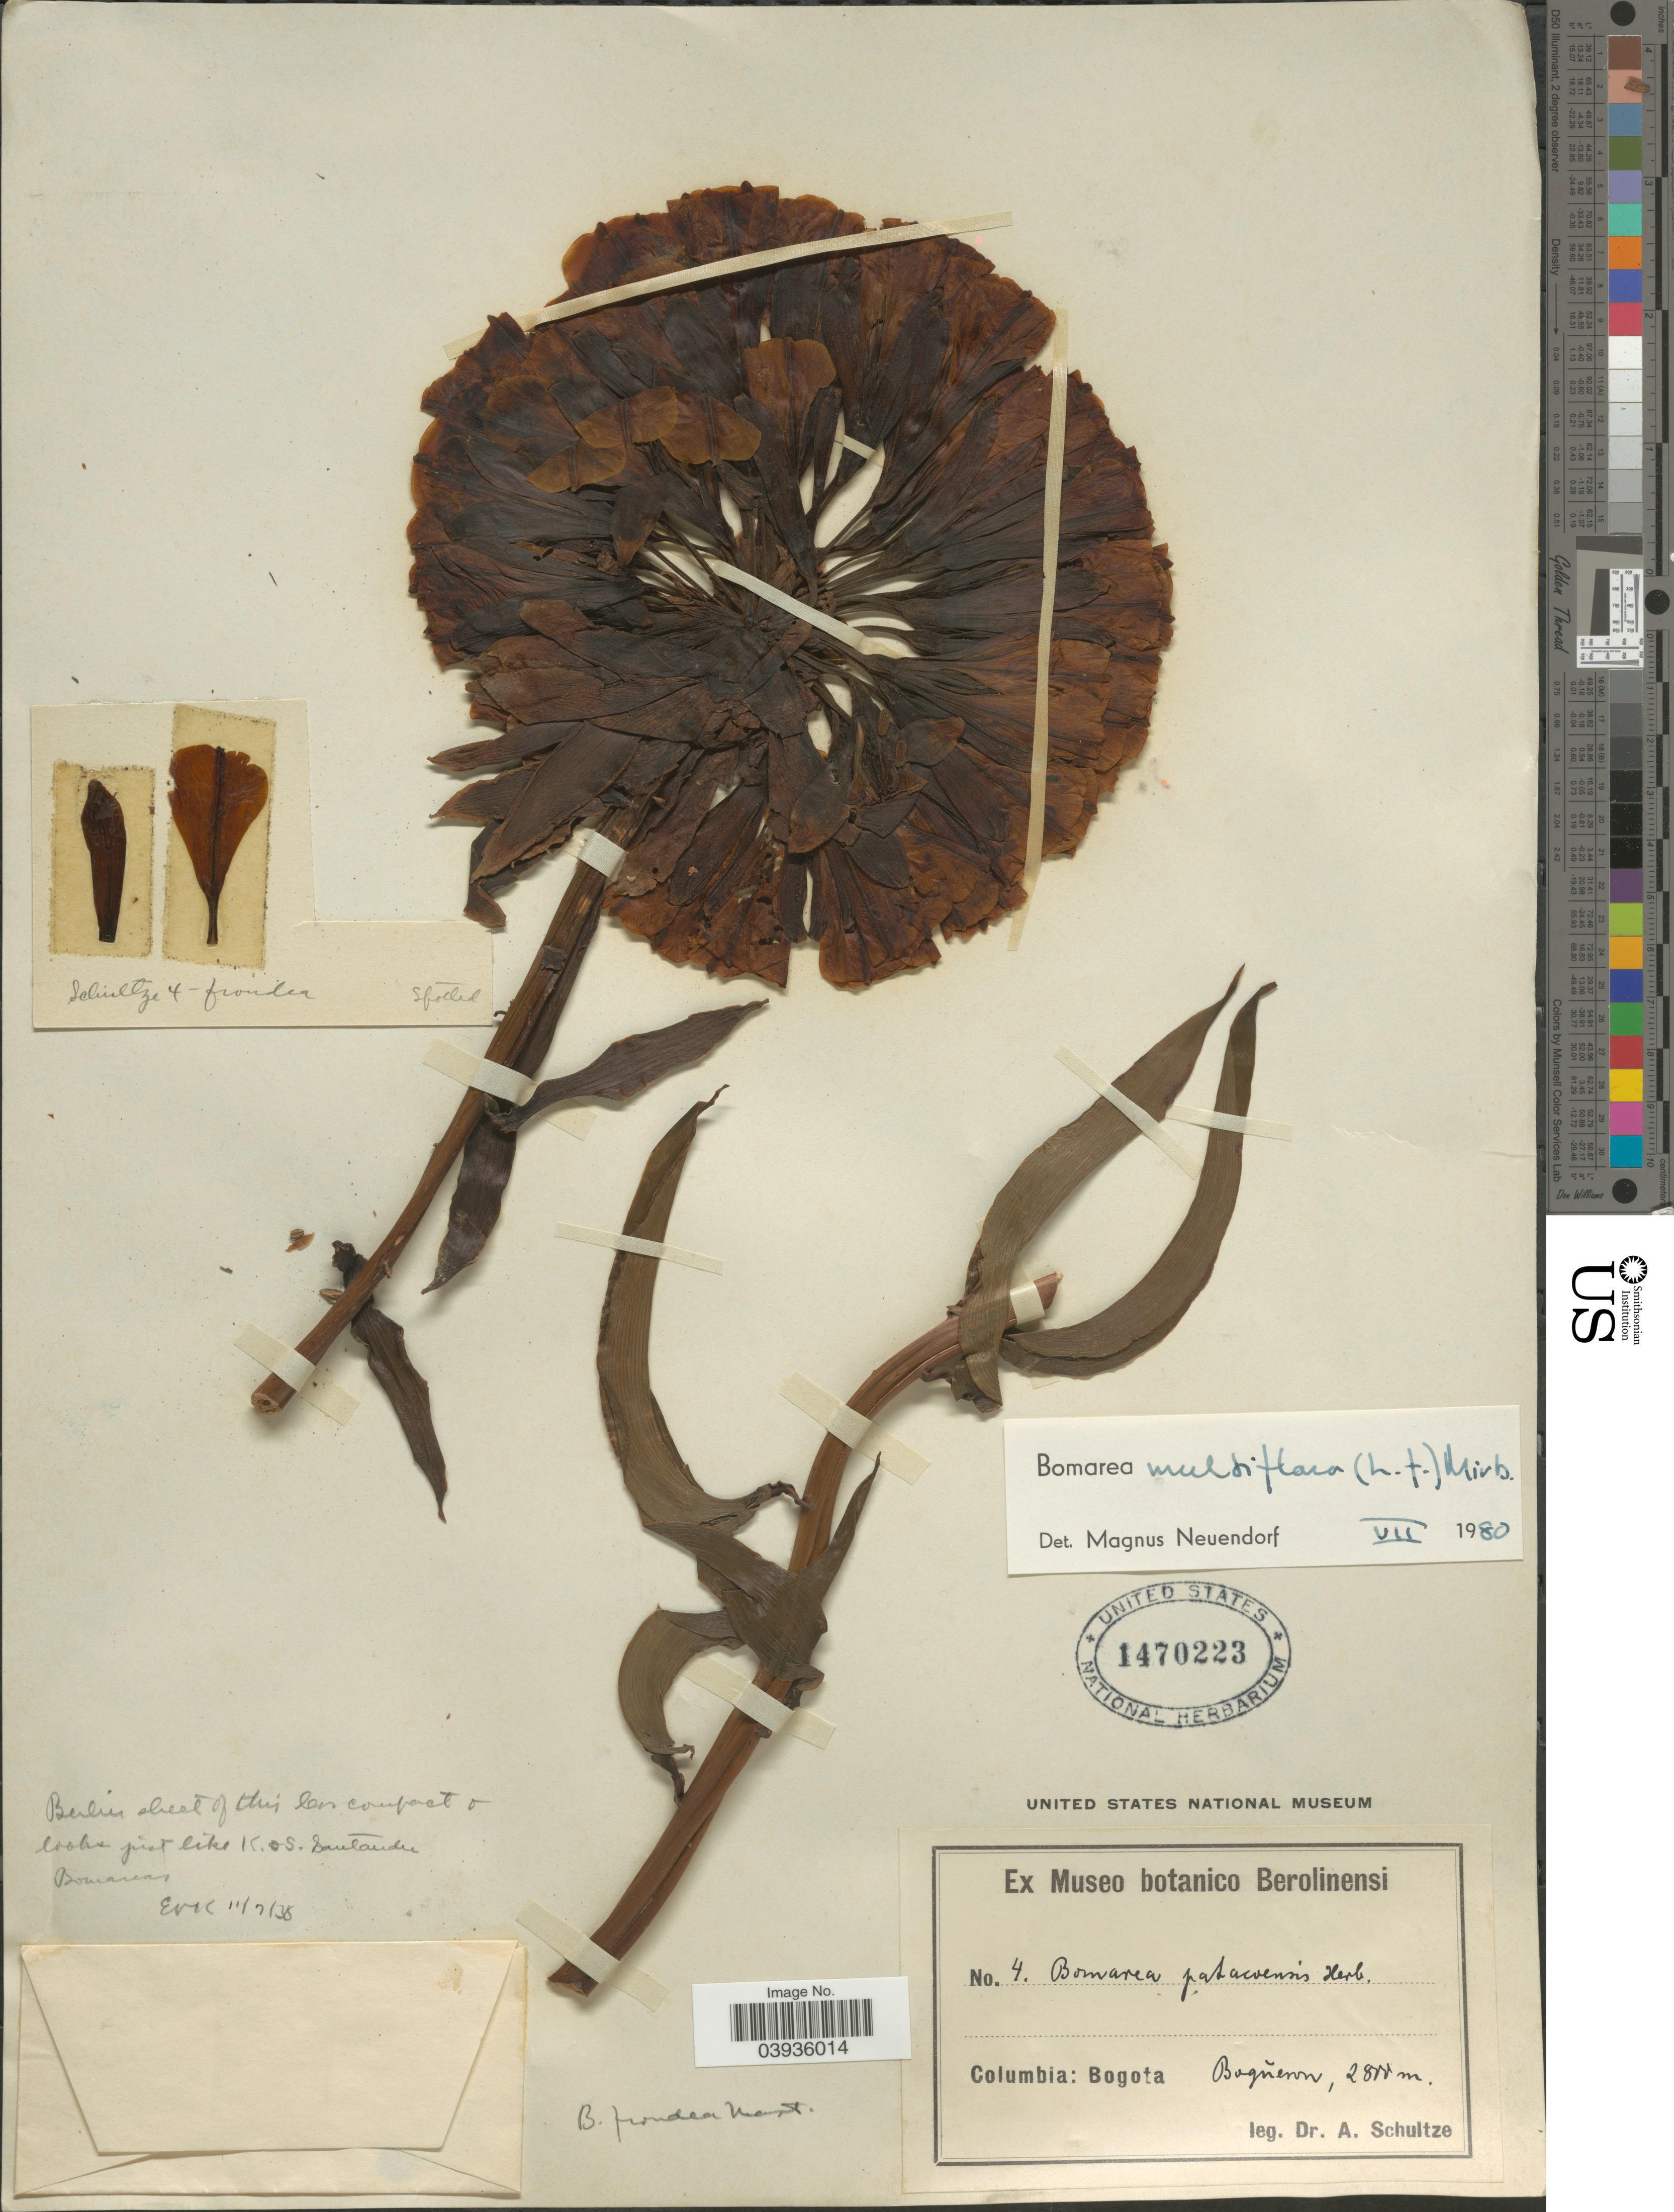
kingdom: Plantae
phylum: Tracheophyta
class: Liliopsida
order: Liliales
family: Alstroemeriaceae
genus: Bomarea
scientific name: Bomarea multiflora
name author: (L. f.) Mirb.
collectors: A. Schultze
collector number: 4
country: Colombia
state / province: Bogota D.C.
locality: Bogota. Bogñenn.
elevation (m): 2800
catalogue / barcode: US 1470223